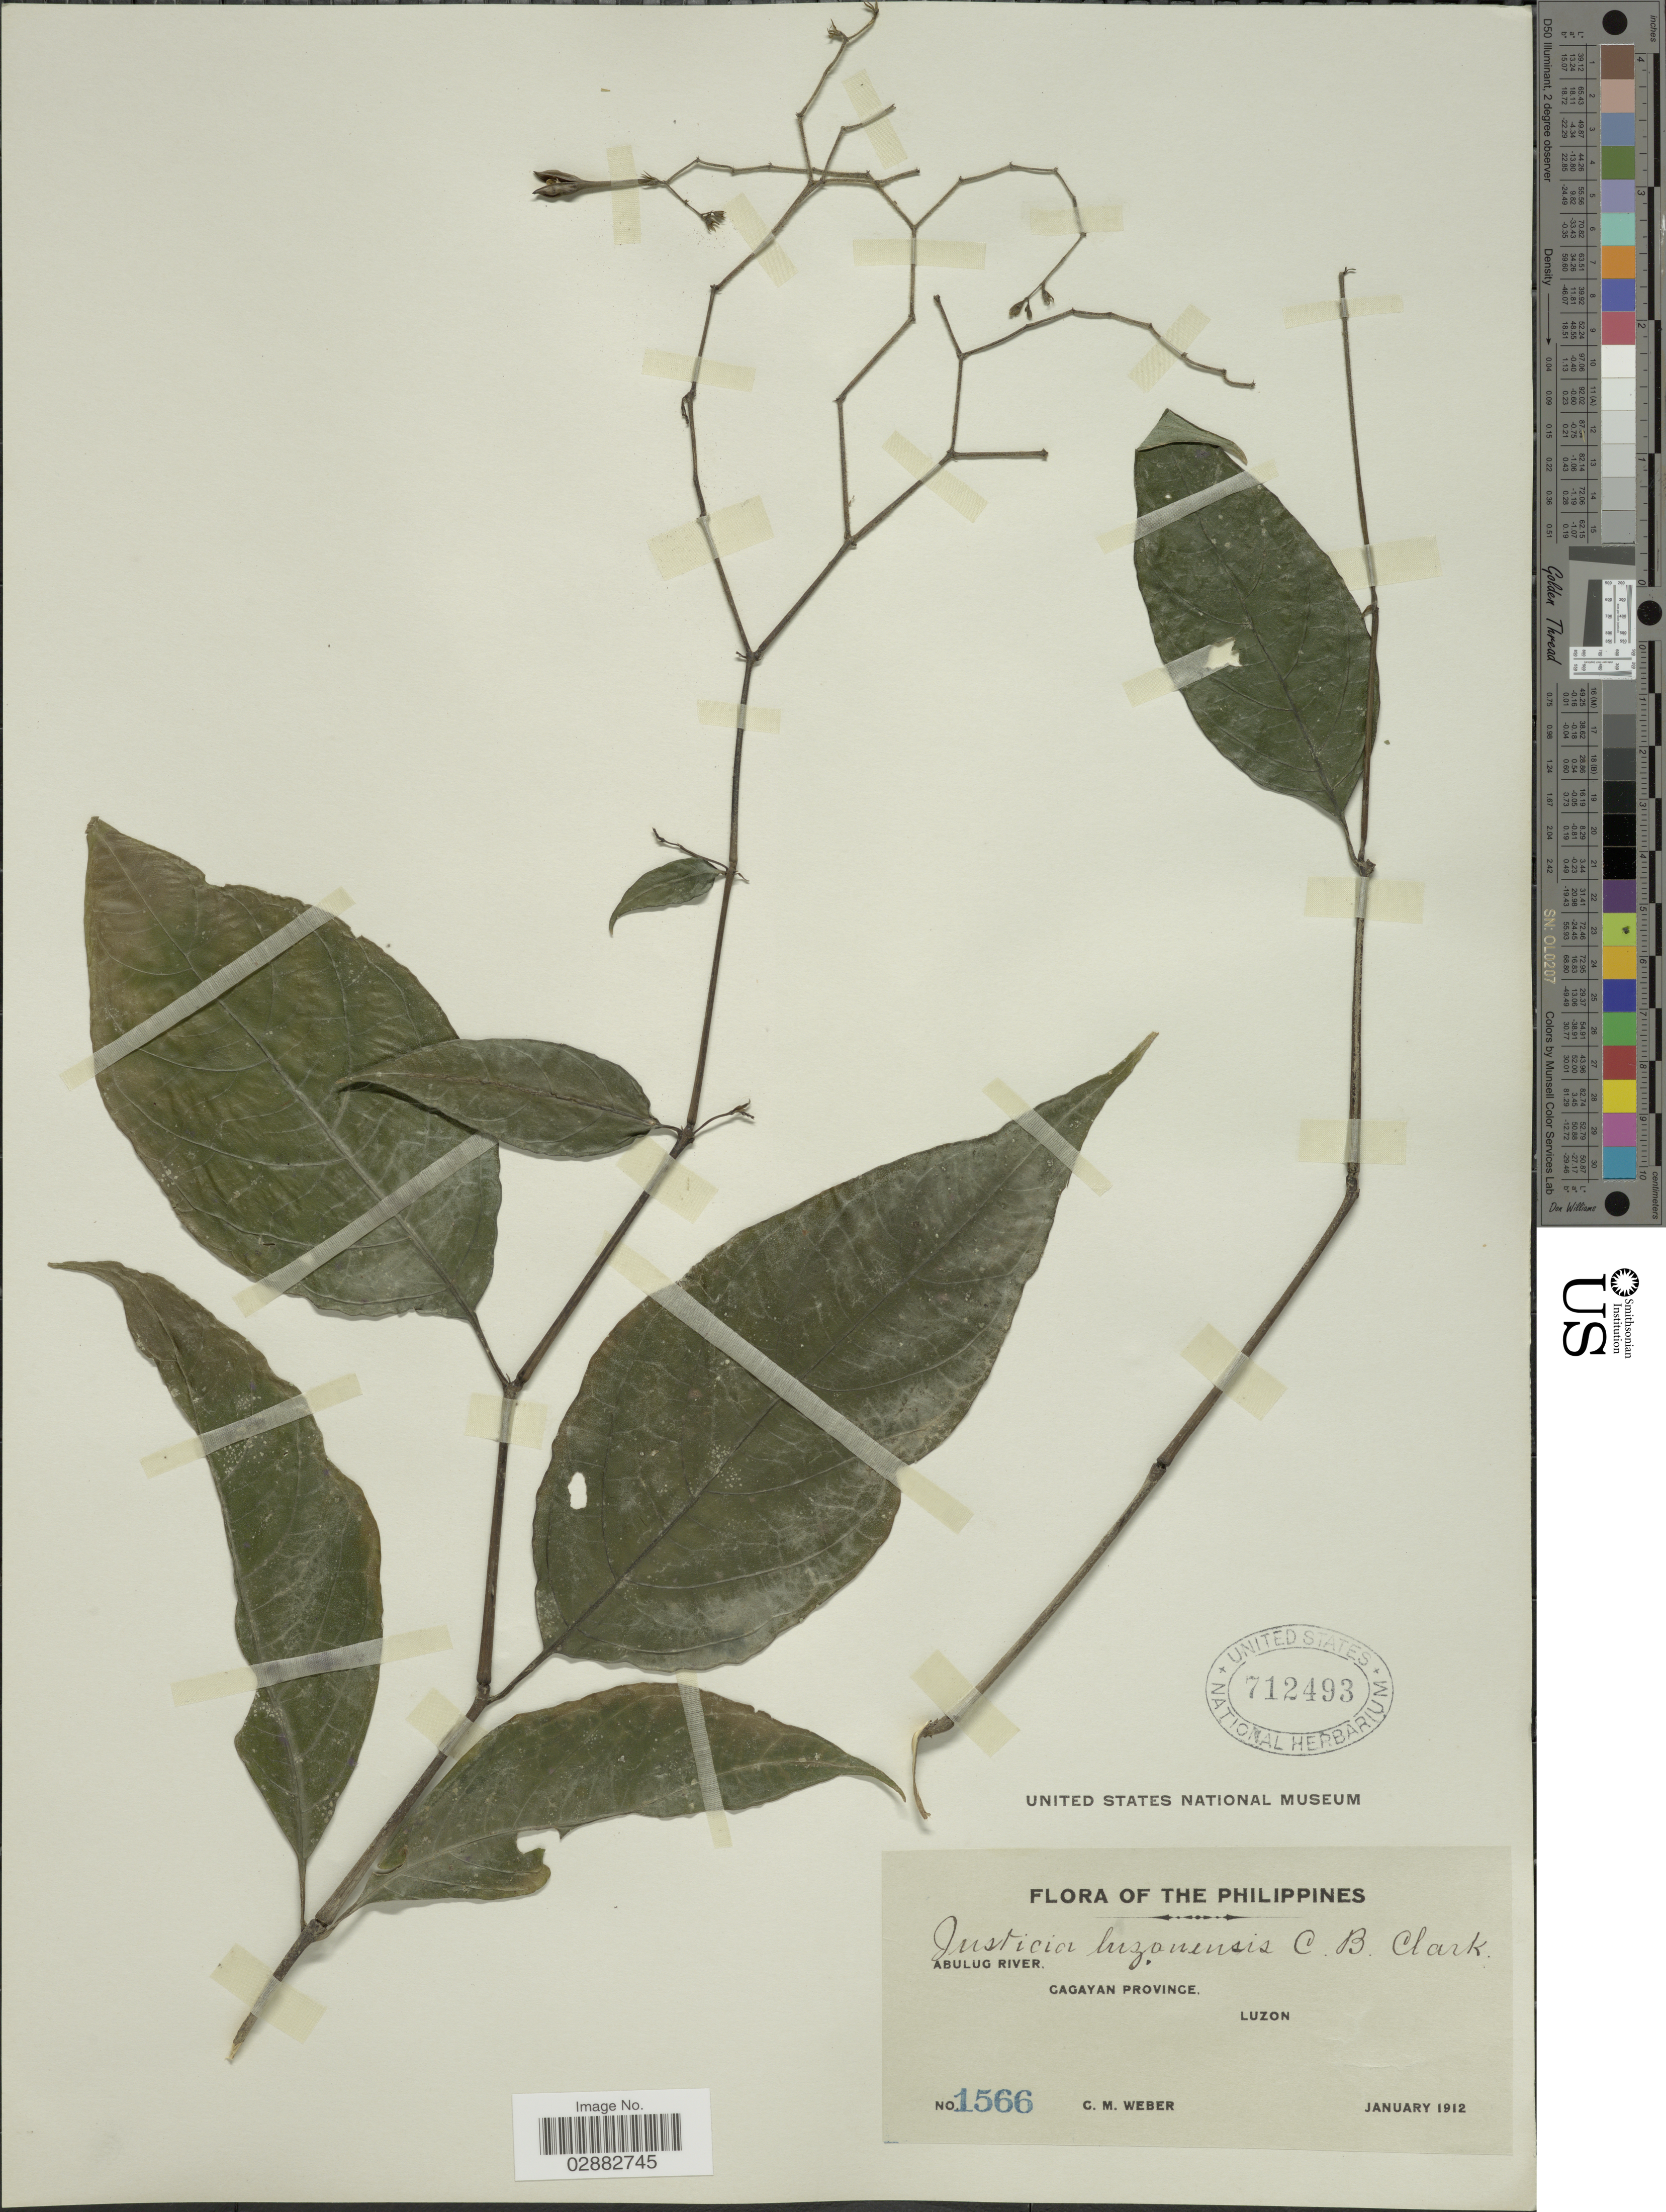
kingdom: Plantae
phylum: Tracheophyta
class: Magnoliopsida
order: Lamiales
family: Acanthaceae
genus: Justicia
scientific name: Justicia luzonensis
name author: C.B. Clarke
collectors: C. M. Weber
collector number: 1566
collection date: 1912-01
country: Philippines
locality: Abulug River, Cagayan Province, Luzon.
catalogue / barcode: US 712493